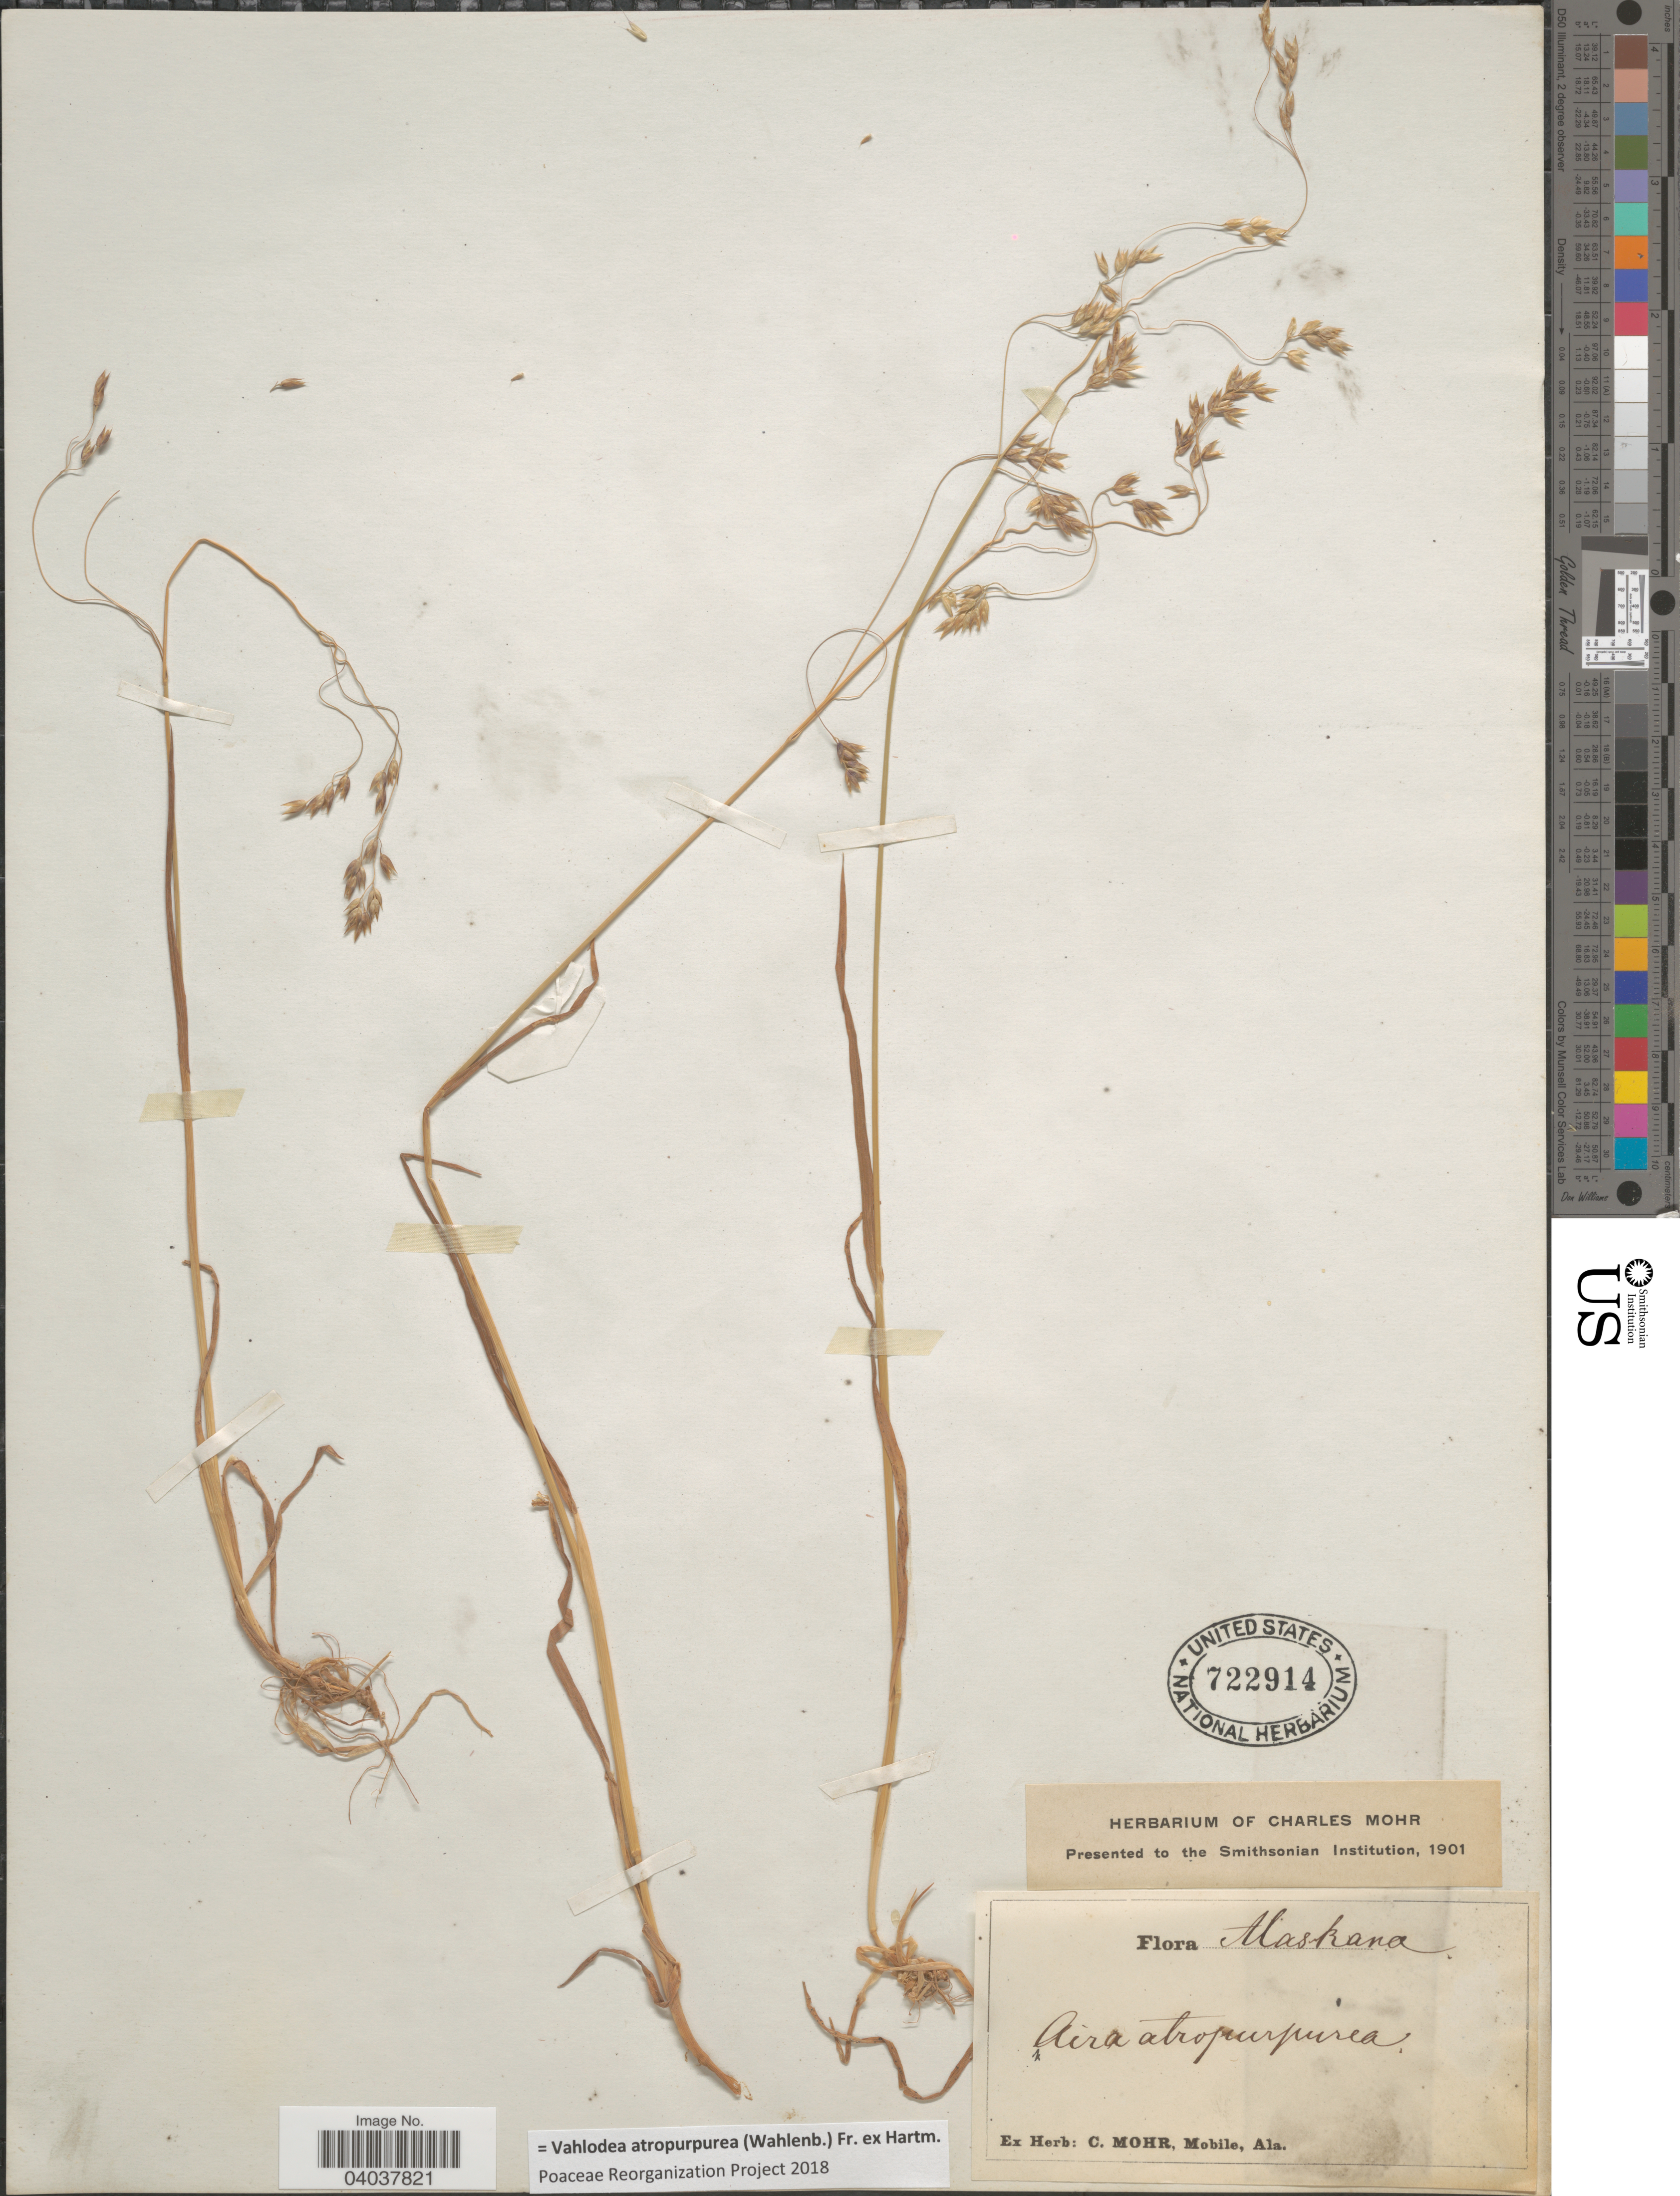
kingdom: Plantae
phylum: Tracheophyta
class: Liliopsida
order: Poales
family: Poaceae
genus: Vahlodea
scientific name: Vahlodea atropurpurea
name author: (Wahlenb.) Fr. ex Hartm.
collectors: ex herb. C. Mohr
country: United States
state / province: Alaska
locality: Alaskana.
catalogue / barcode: US 722914